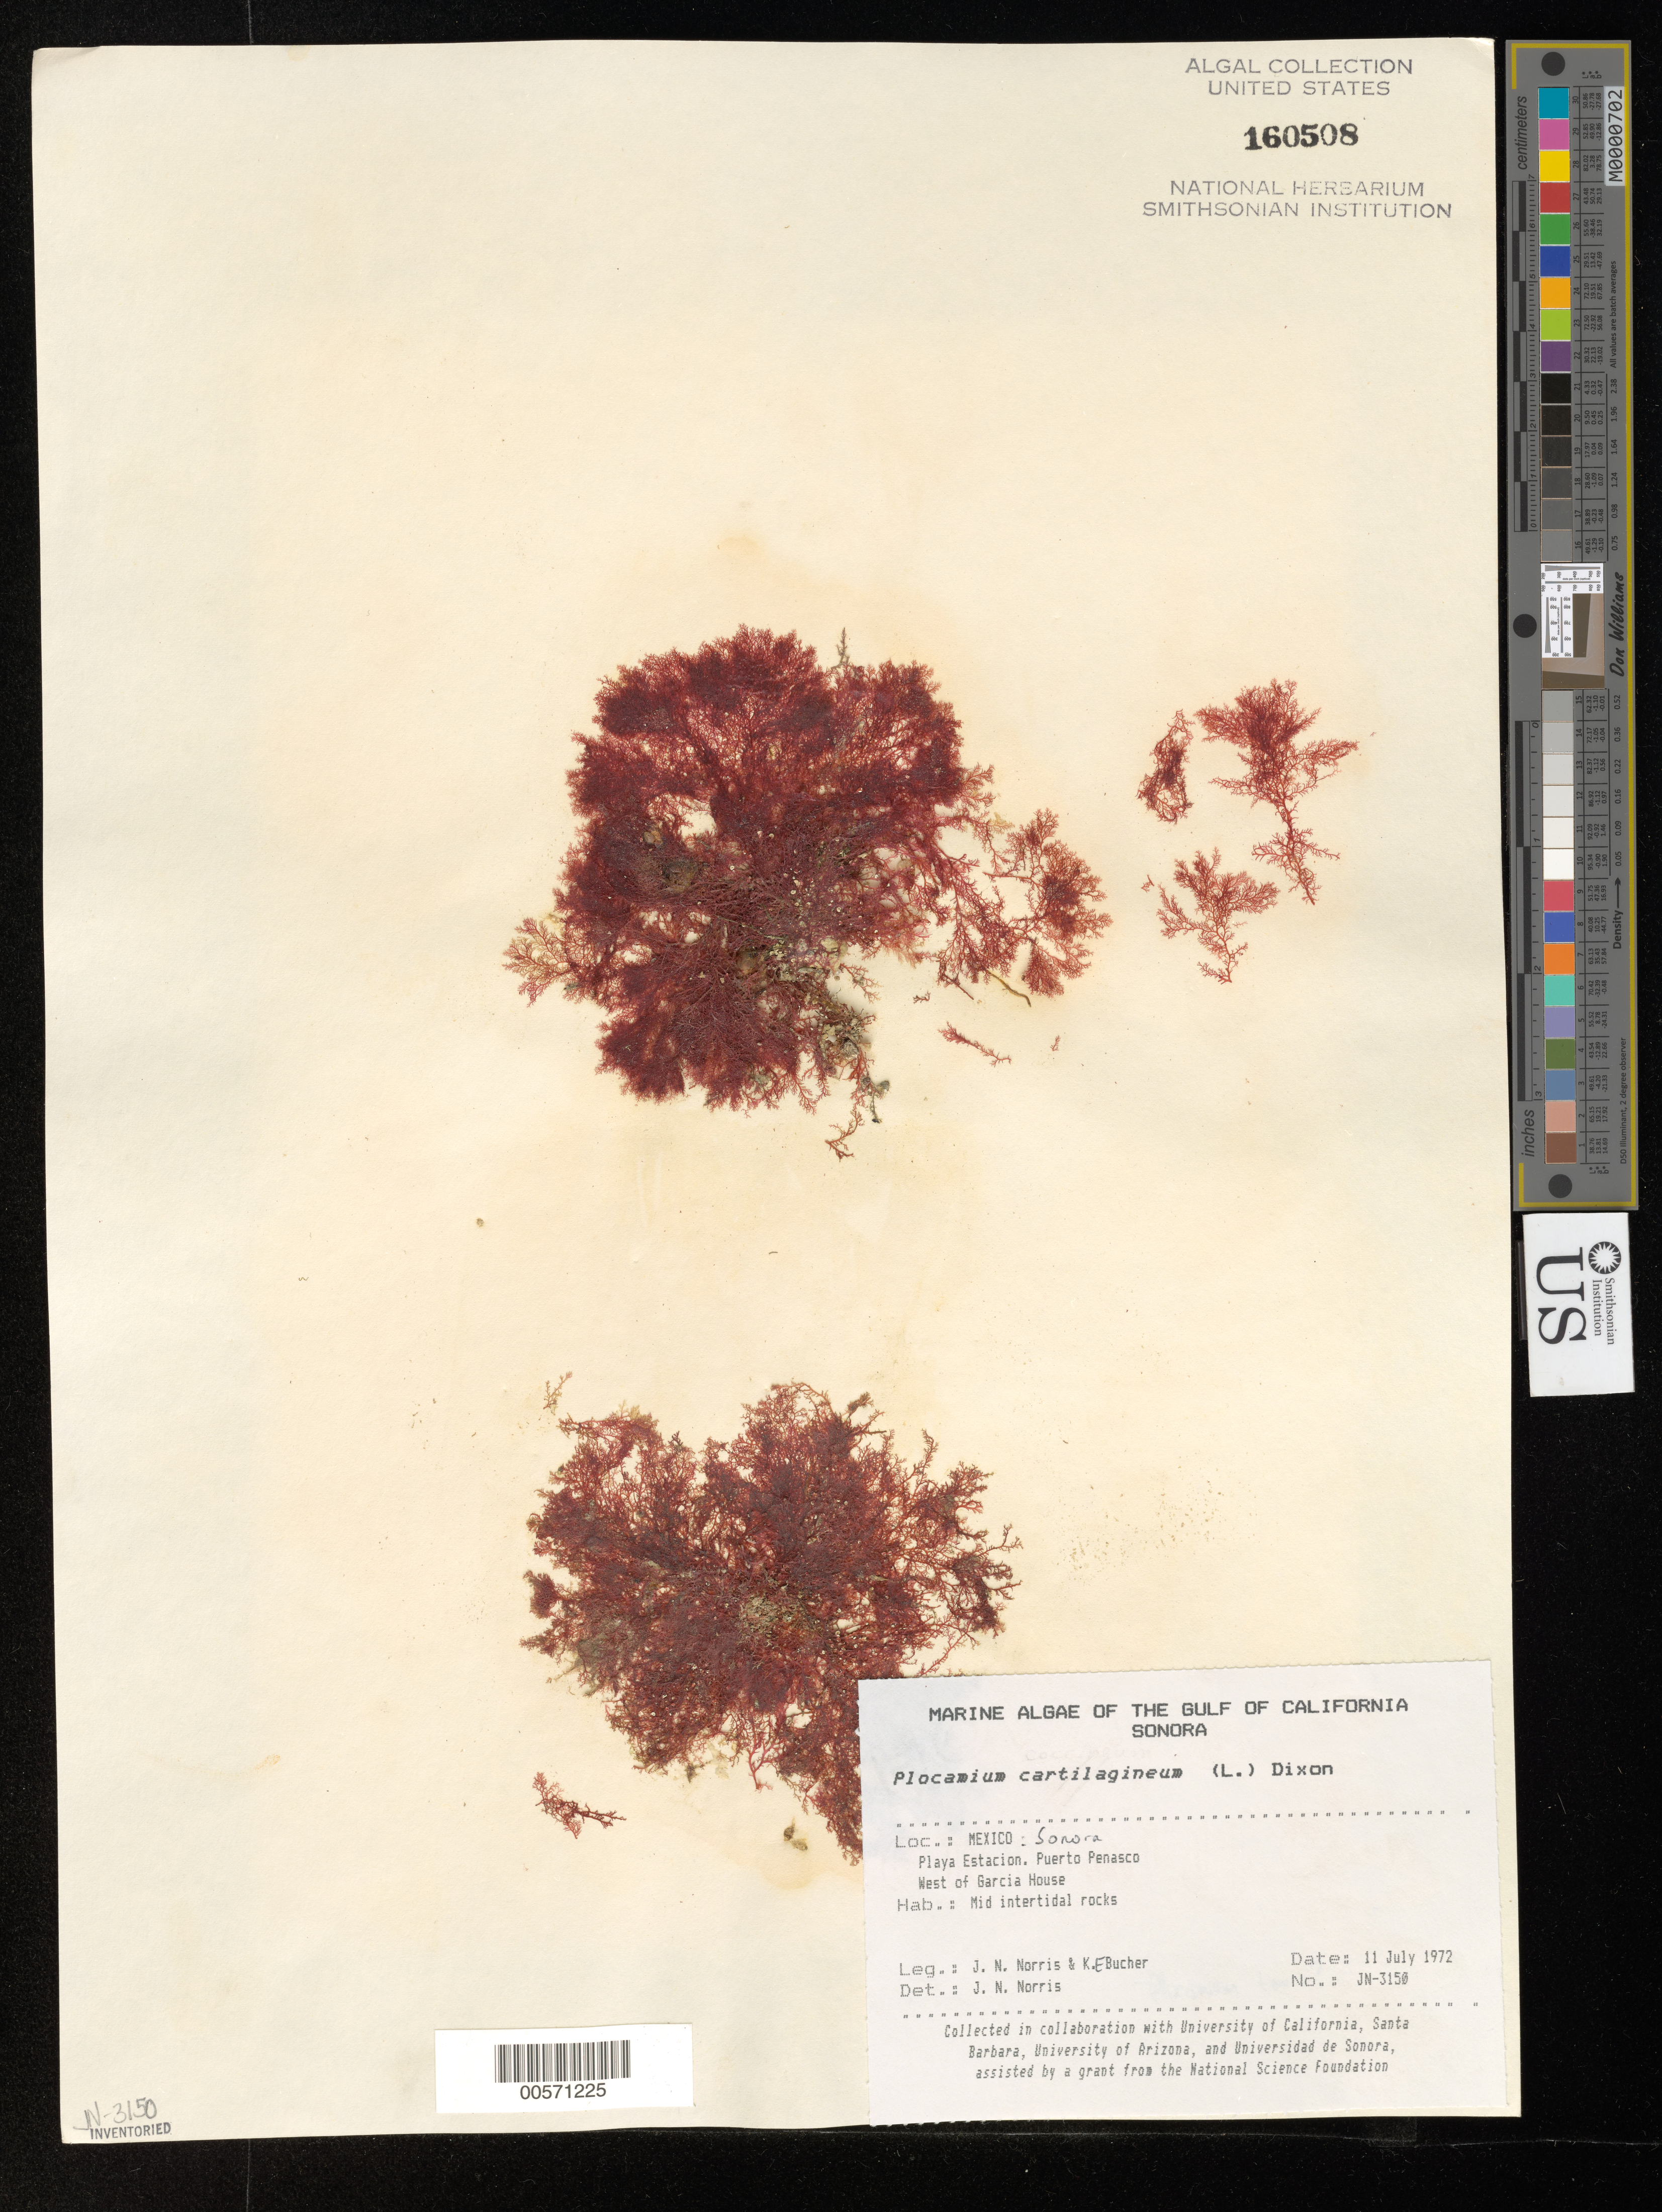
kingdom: Plantae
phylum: Rhodophyta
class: Florideophyceae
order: Plocamiales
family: Plocamiaceae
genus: Plocamium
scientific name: Plocamium cartilagineum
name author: (L.) P.S. Dixon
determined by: Norris, James N.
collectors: J. N. Norris & K. E. Bucher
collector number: JN-3150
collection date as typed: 11 Jul 1972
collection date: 1972-07-11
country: Mexico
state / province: Sonora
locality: Playa Estacion, Puerto Penasco, west of Garcia House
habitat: Mid intertidal rocks.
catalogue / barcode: US 160508